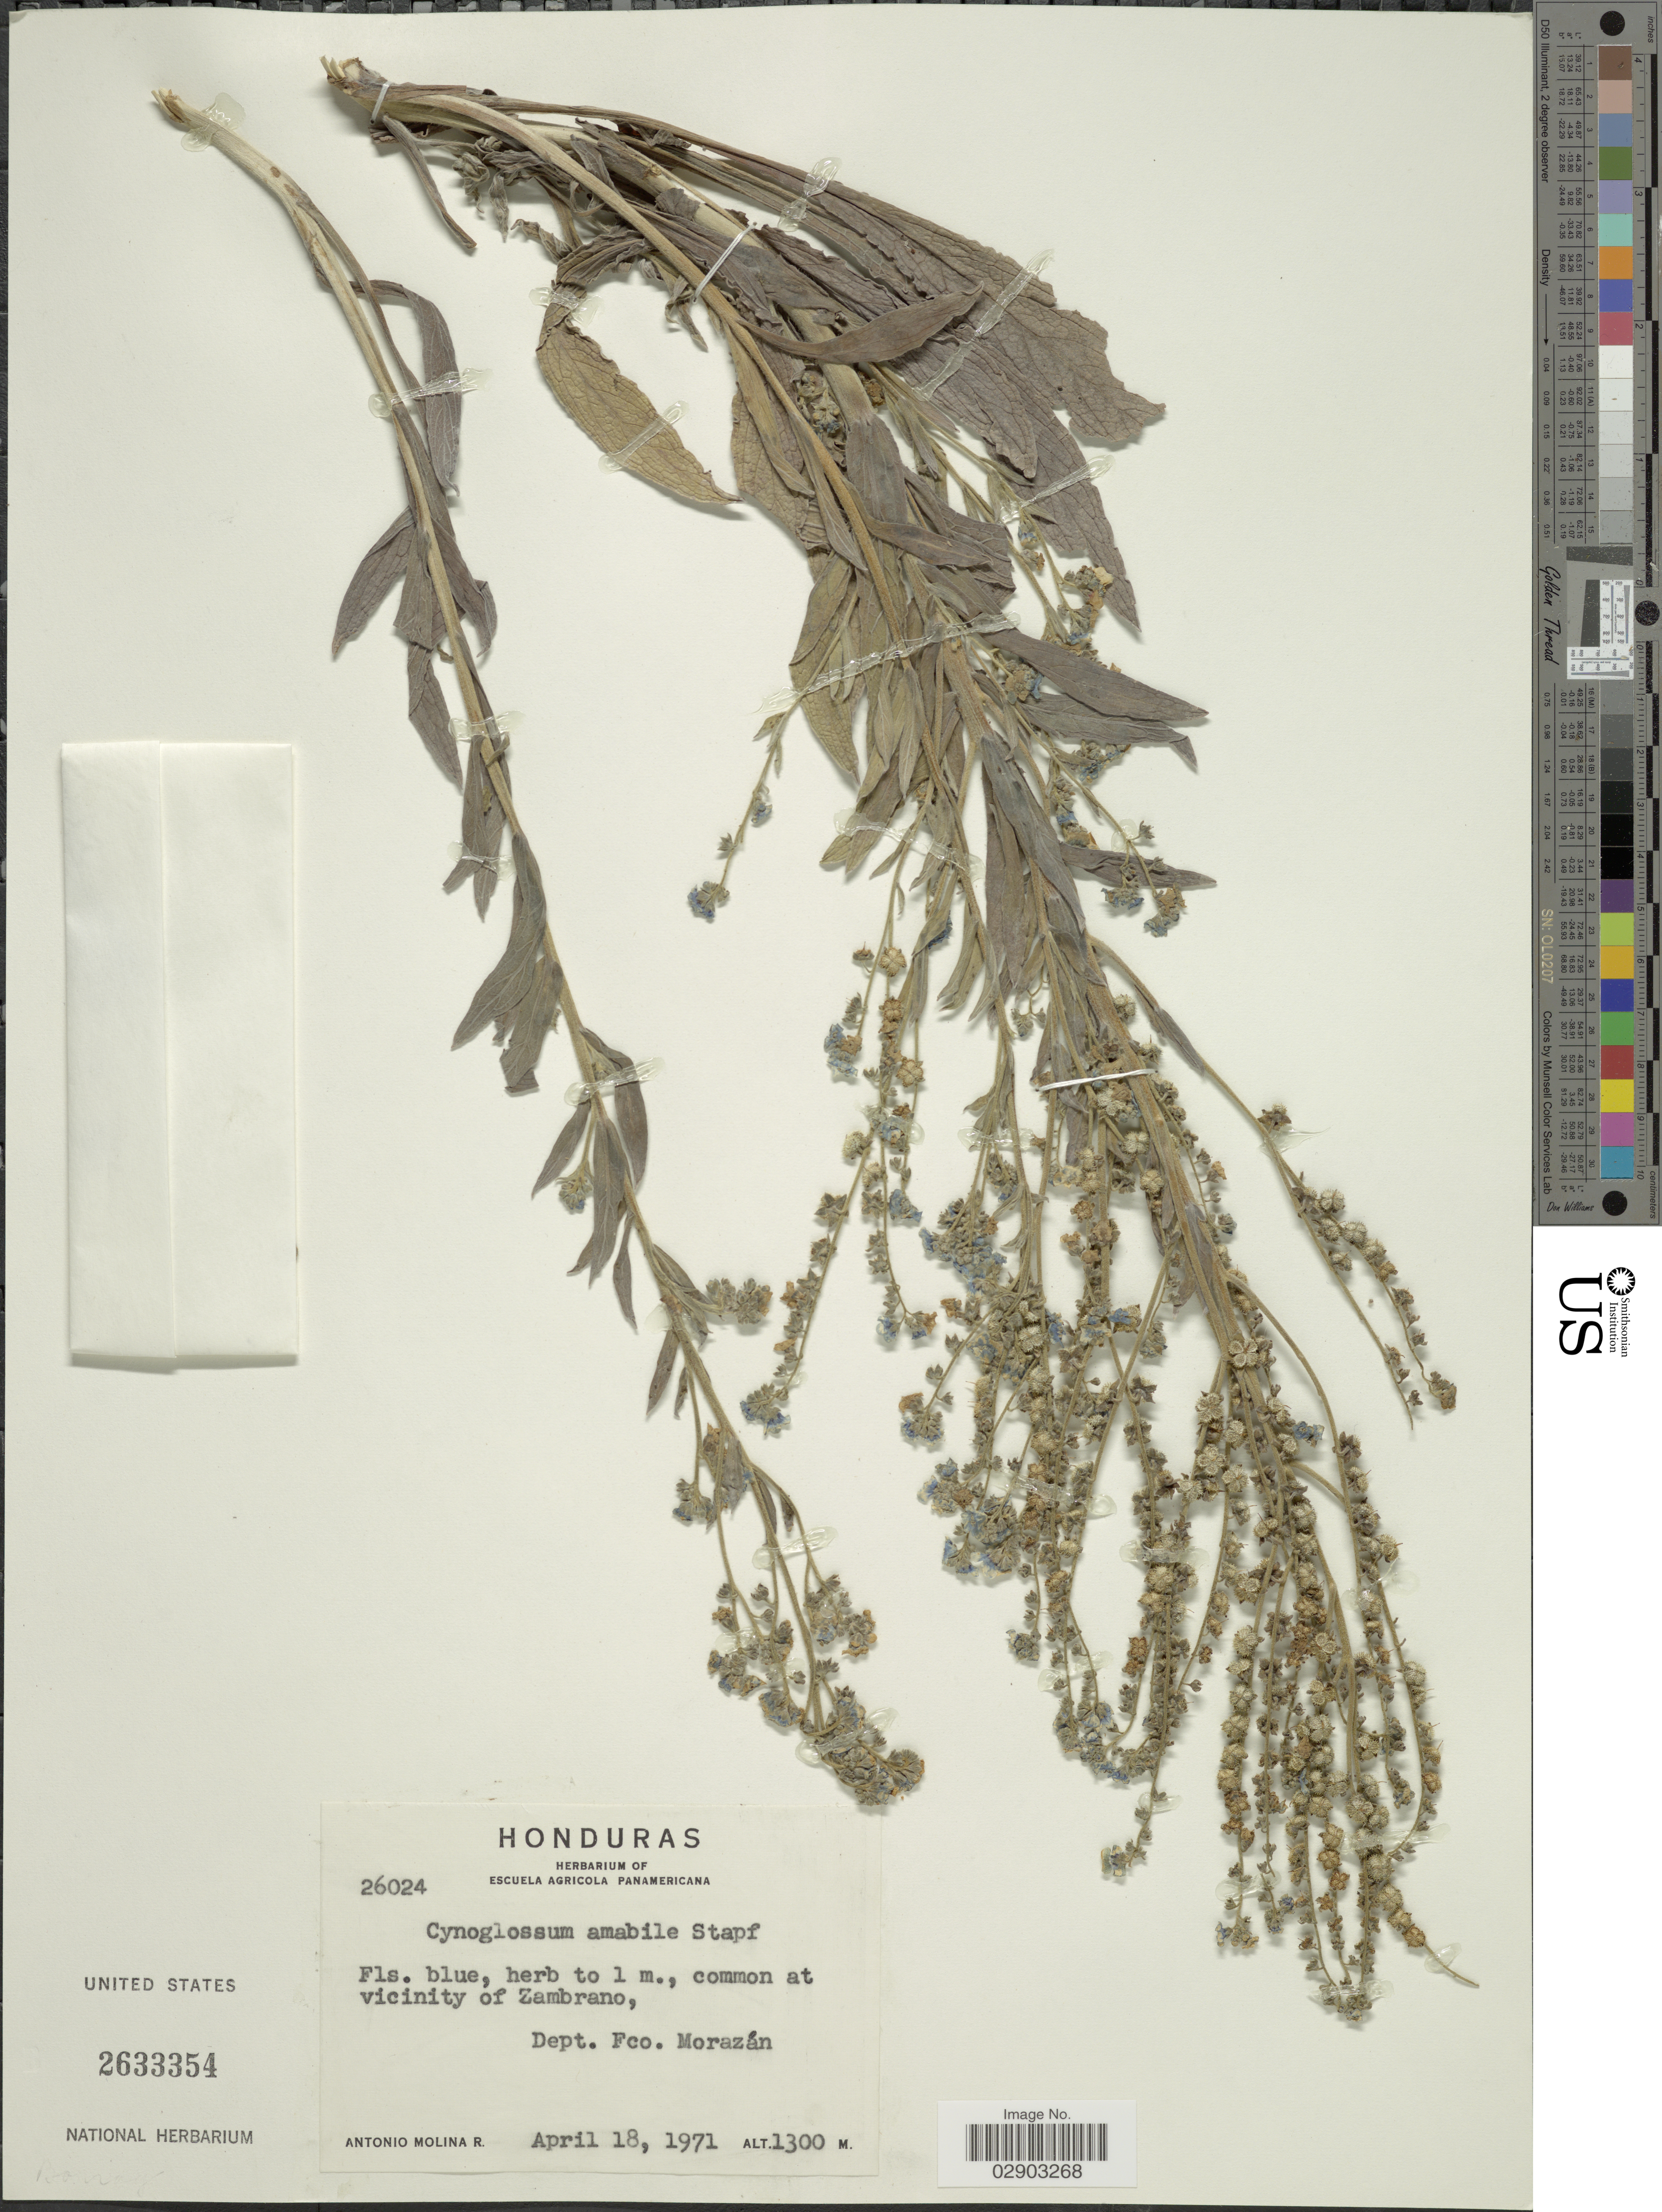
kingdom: Plantae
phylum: Tracheophyta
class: Magnoliopsida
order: Boraginales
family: Boraginaceae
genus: Cynoglossum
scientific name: Cynoglossum amabile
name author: Stapf & J.R. Drumm.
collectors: A. Molina R.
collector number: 26024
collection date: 1971-04-18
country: Honduras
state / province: Fco. Morazán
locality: Common at vicinity Zambrano, Dept. Fco. Morazán.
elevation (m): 1300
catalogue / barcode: US 2633354